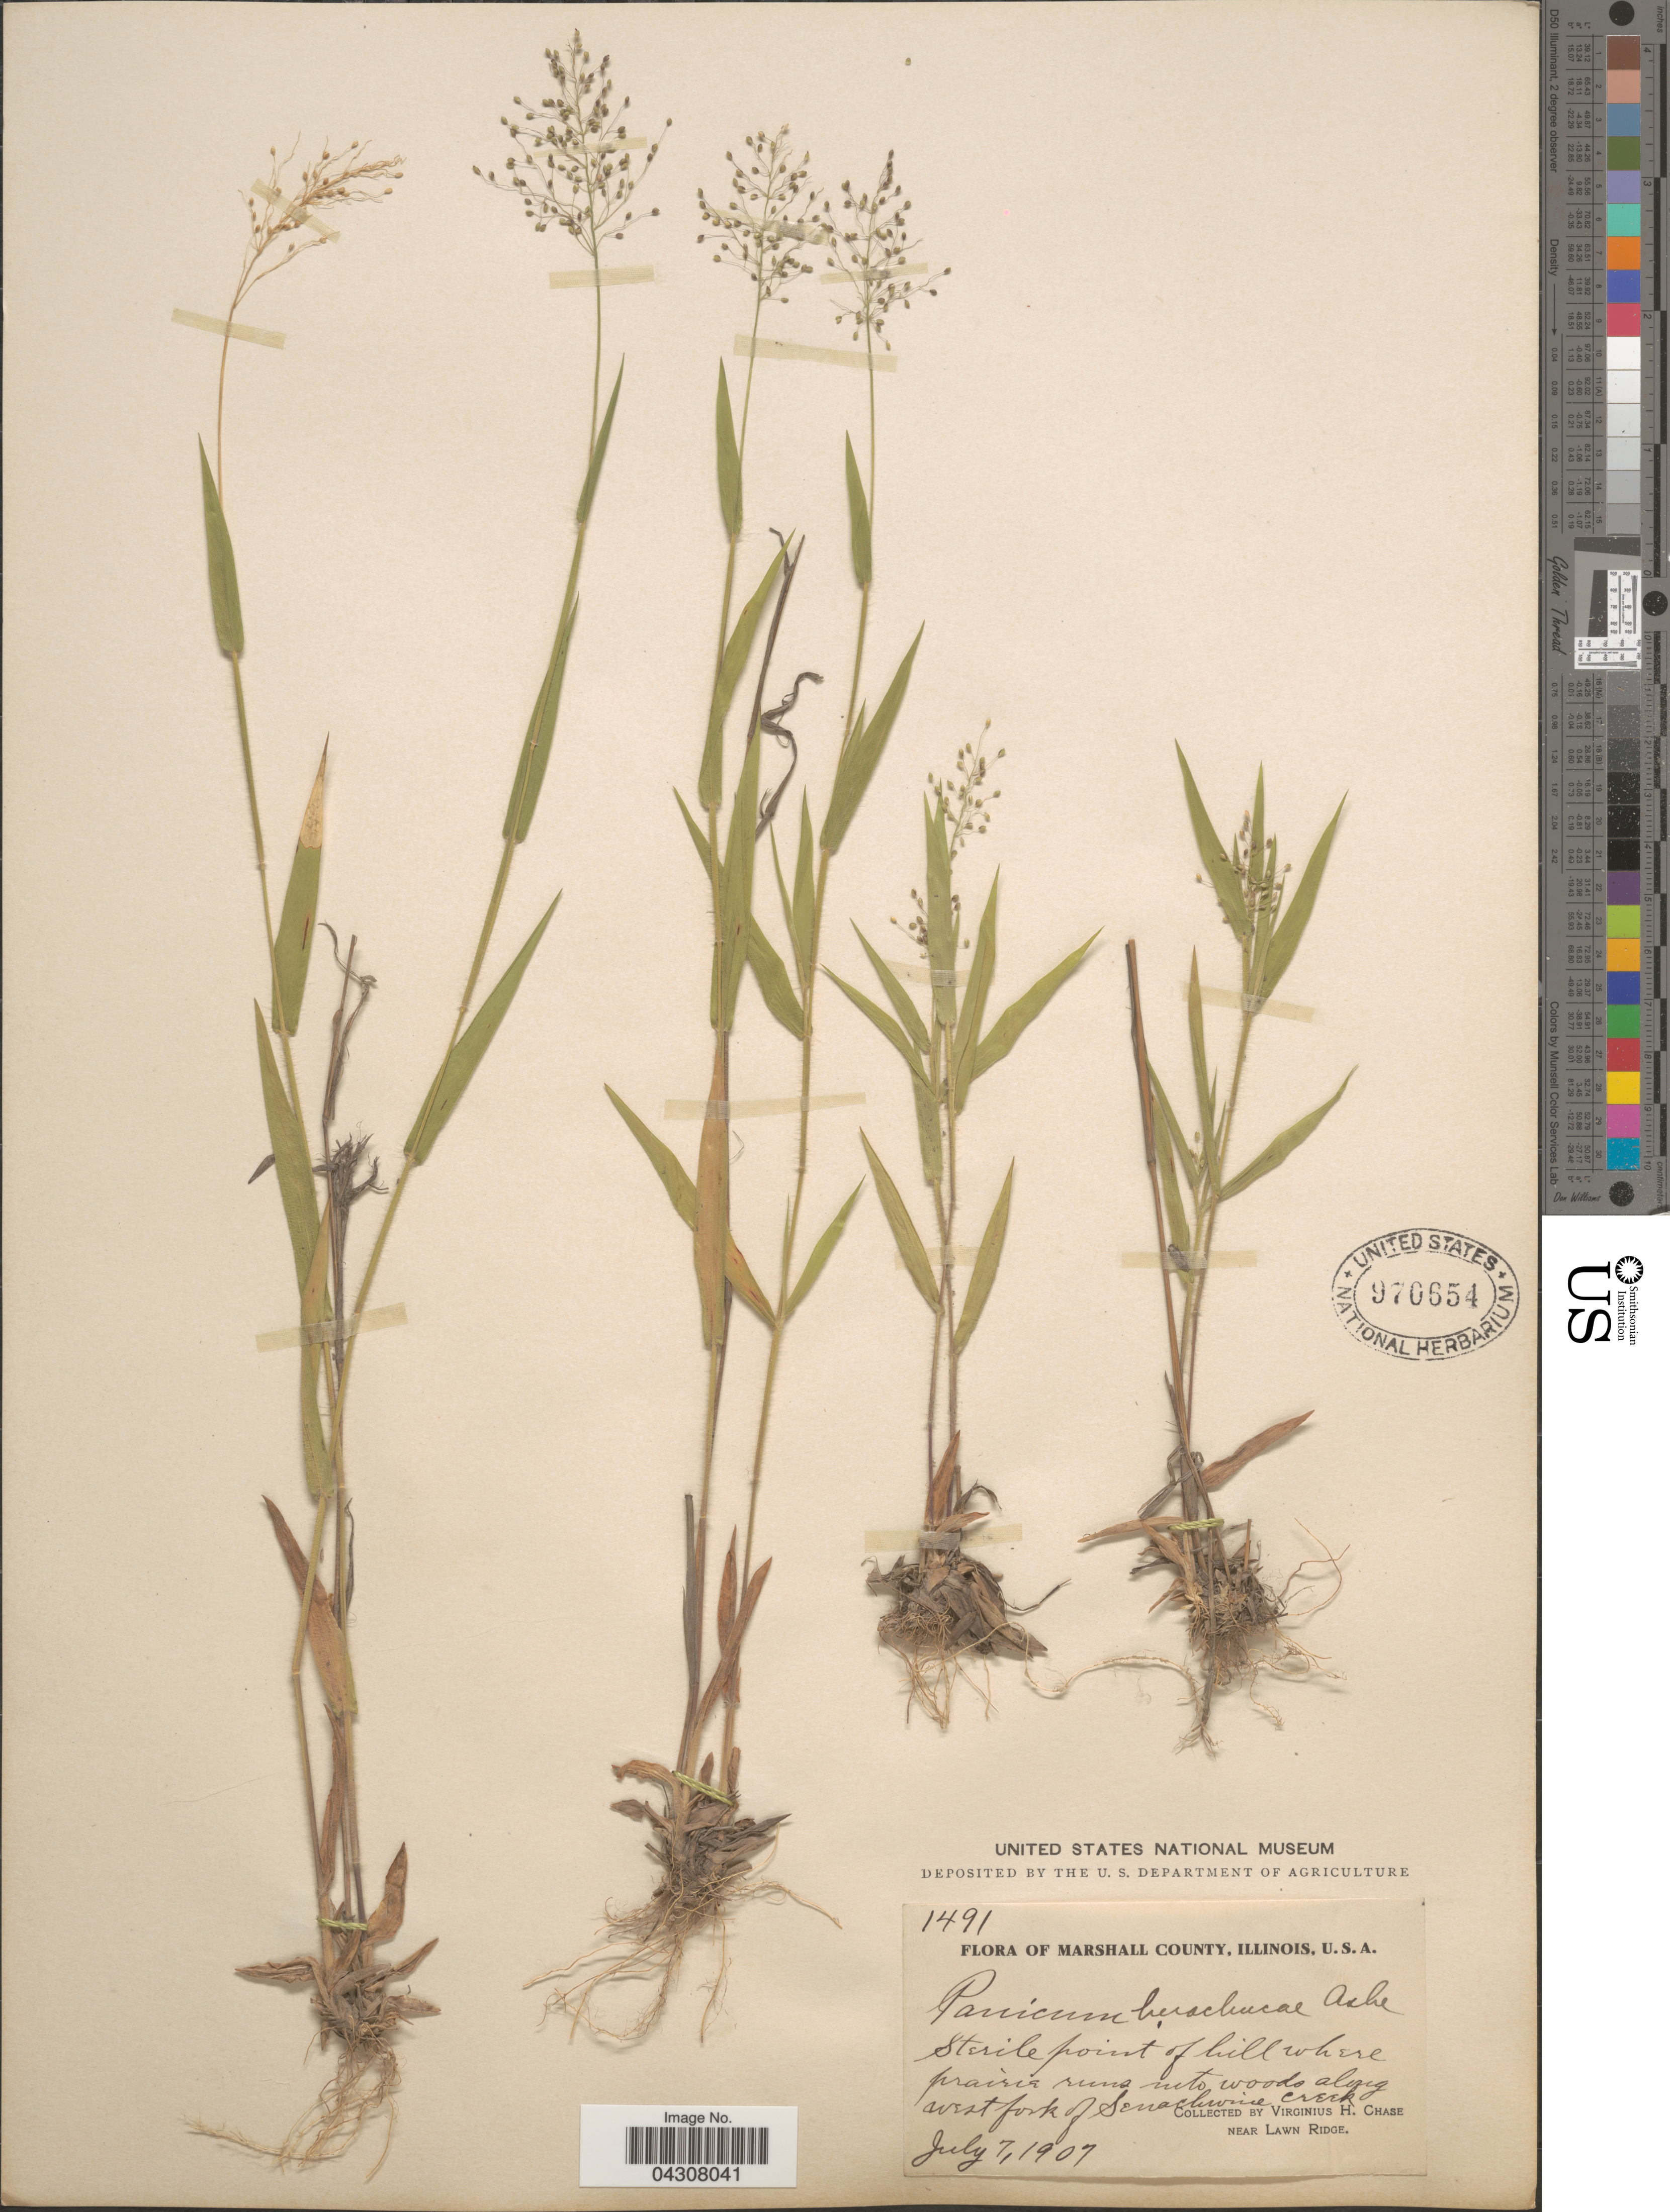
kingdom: Plantae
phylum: Tracheophyta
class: Liliopsida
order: Poales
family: Poaceae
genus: Dichanthelium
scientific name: Dichanthelium acuminatum var. acuminatum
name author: (Sw.) Gould & C.A. Clark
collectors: V. H. Chase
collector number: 1491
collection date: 1907-07-07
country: United States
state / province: Illinois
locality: Marshall County. Sterile point of hill where prairie runs into woods along west fork of Senachwine Creek. Near Lawn Ridge.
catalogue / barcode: US 970654